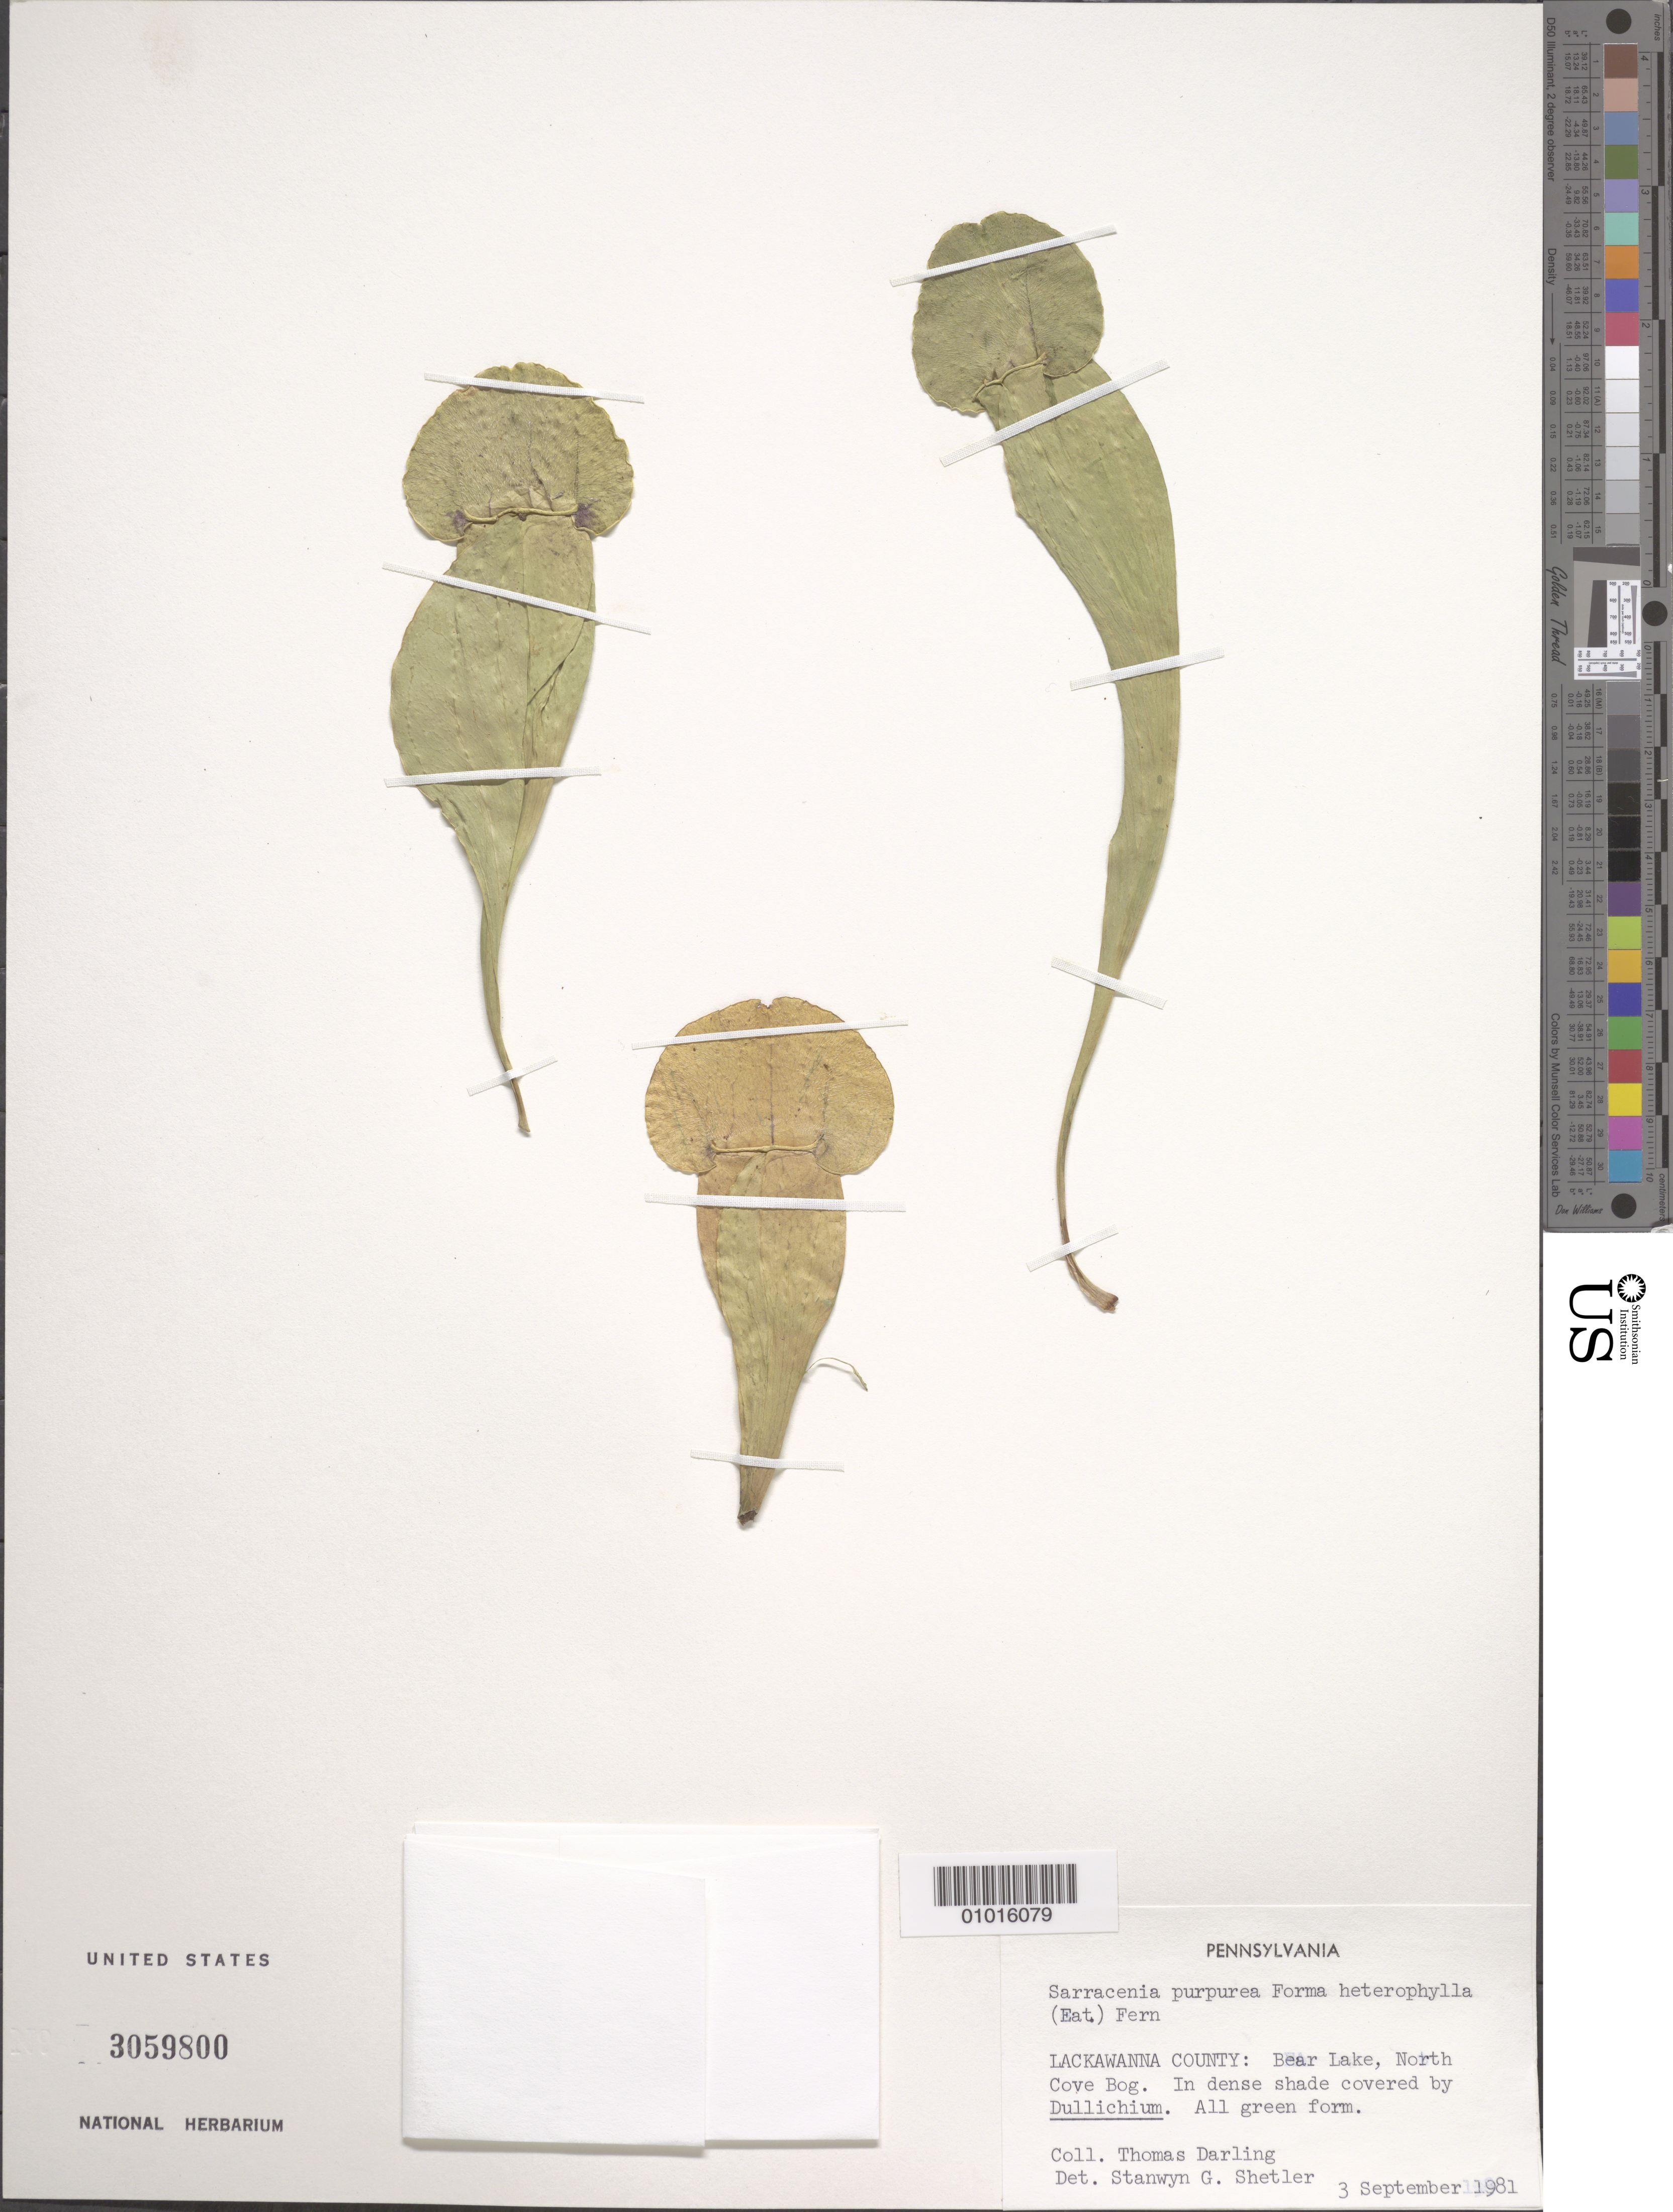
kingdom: Plantae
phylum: Tracheophyta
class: Magnoliopsida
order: Ericales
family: Sarraceniaceae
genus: Sarracenia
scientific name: Sarracenia purpurea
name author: L.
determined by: Shetler, Stanwyn G., (US), NMNH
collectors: T. Darling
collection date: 1981-09-03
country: United States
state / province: Pennsylvania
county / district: Lackawanna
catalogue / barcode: US 3059800